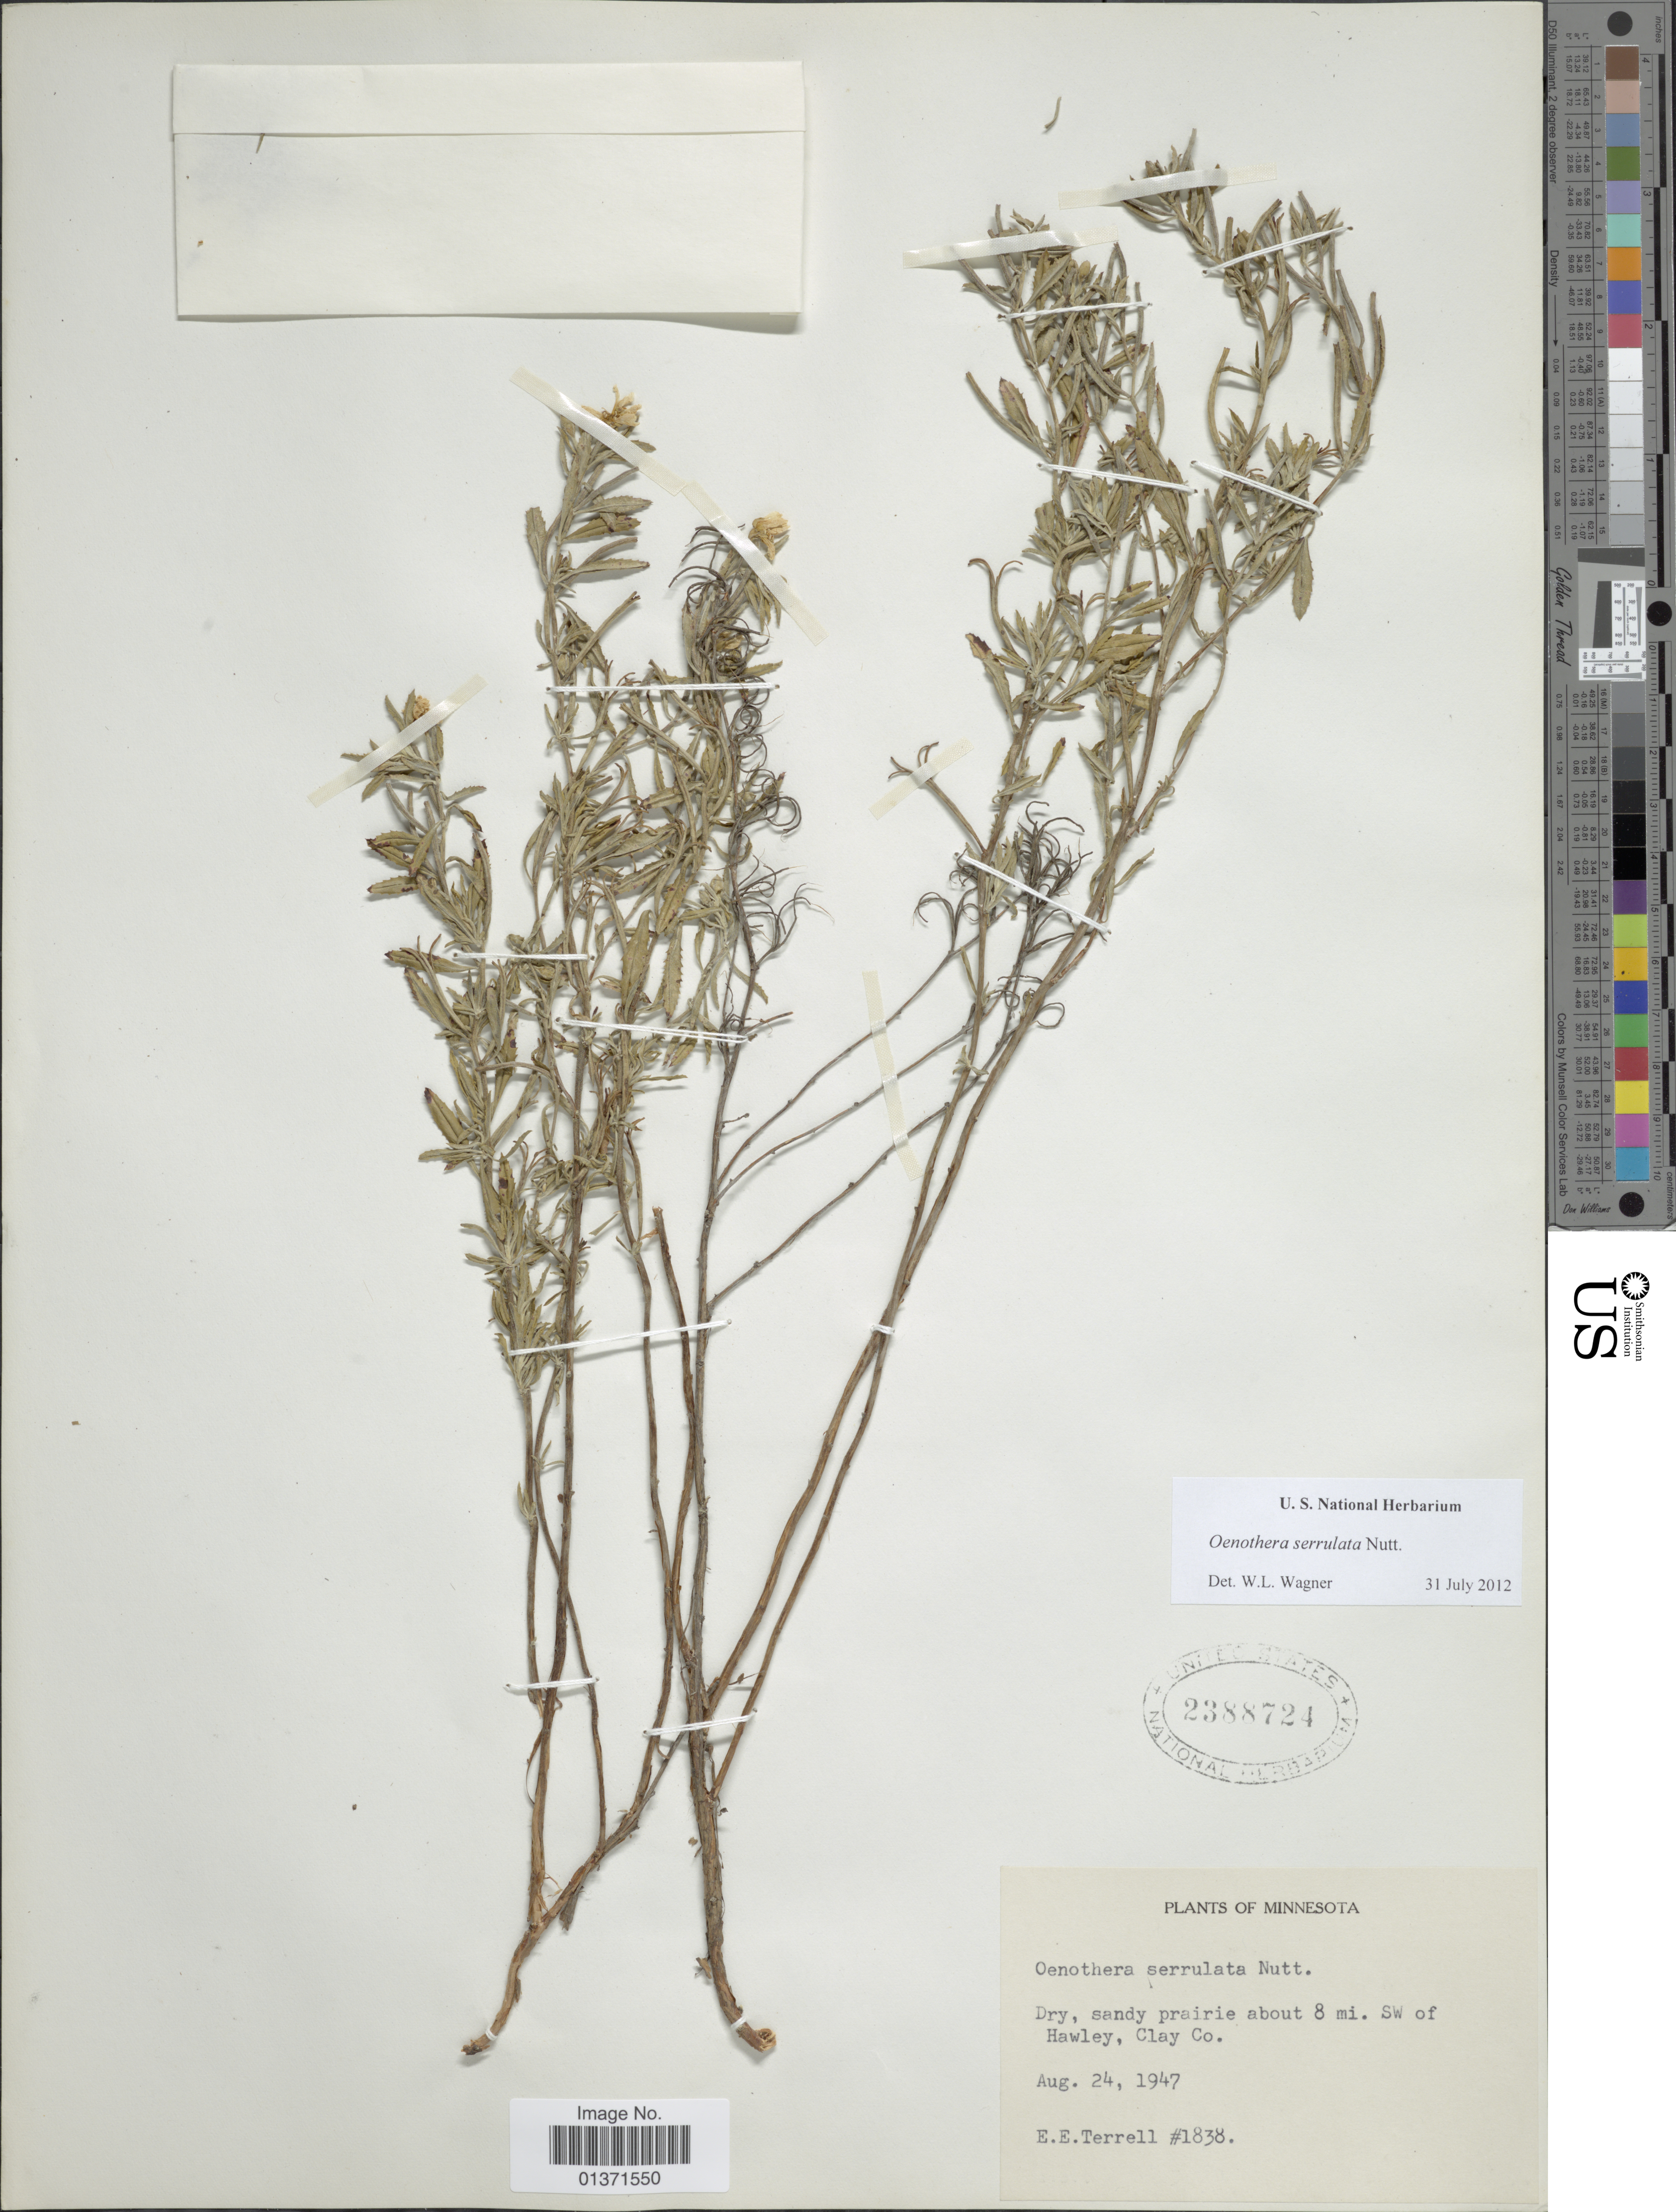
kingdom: Plantae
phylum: Tracheophyta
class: Magnoliopsida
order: Myrtales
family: Onagraceae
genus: Oenothera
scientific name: Oenothera serrulata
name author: Nutt.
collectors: E. E. Terrell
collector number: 1838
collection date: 1947-08-24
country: United States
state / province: Minnesota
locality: Dry, sandy prairie about 8 mi. SW of Hawley, Clay Co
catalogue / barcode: US 2388724